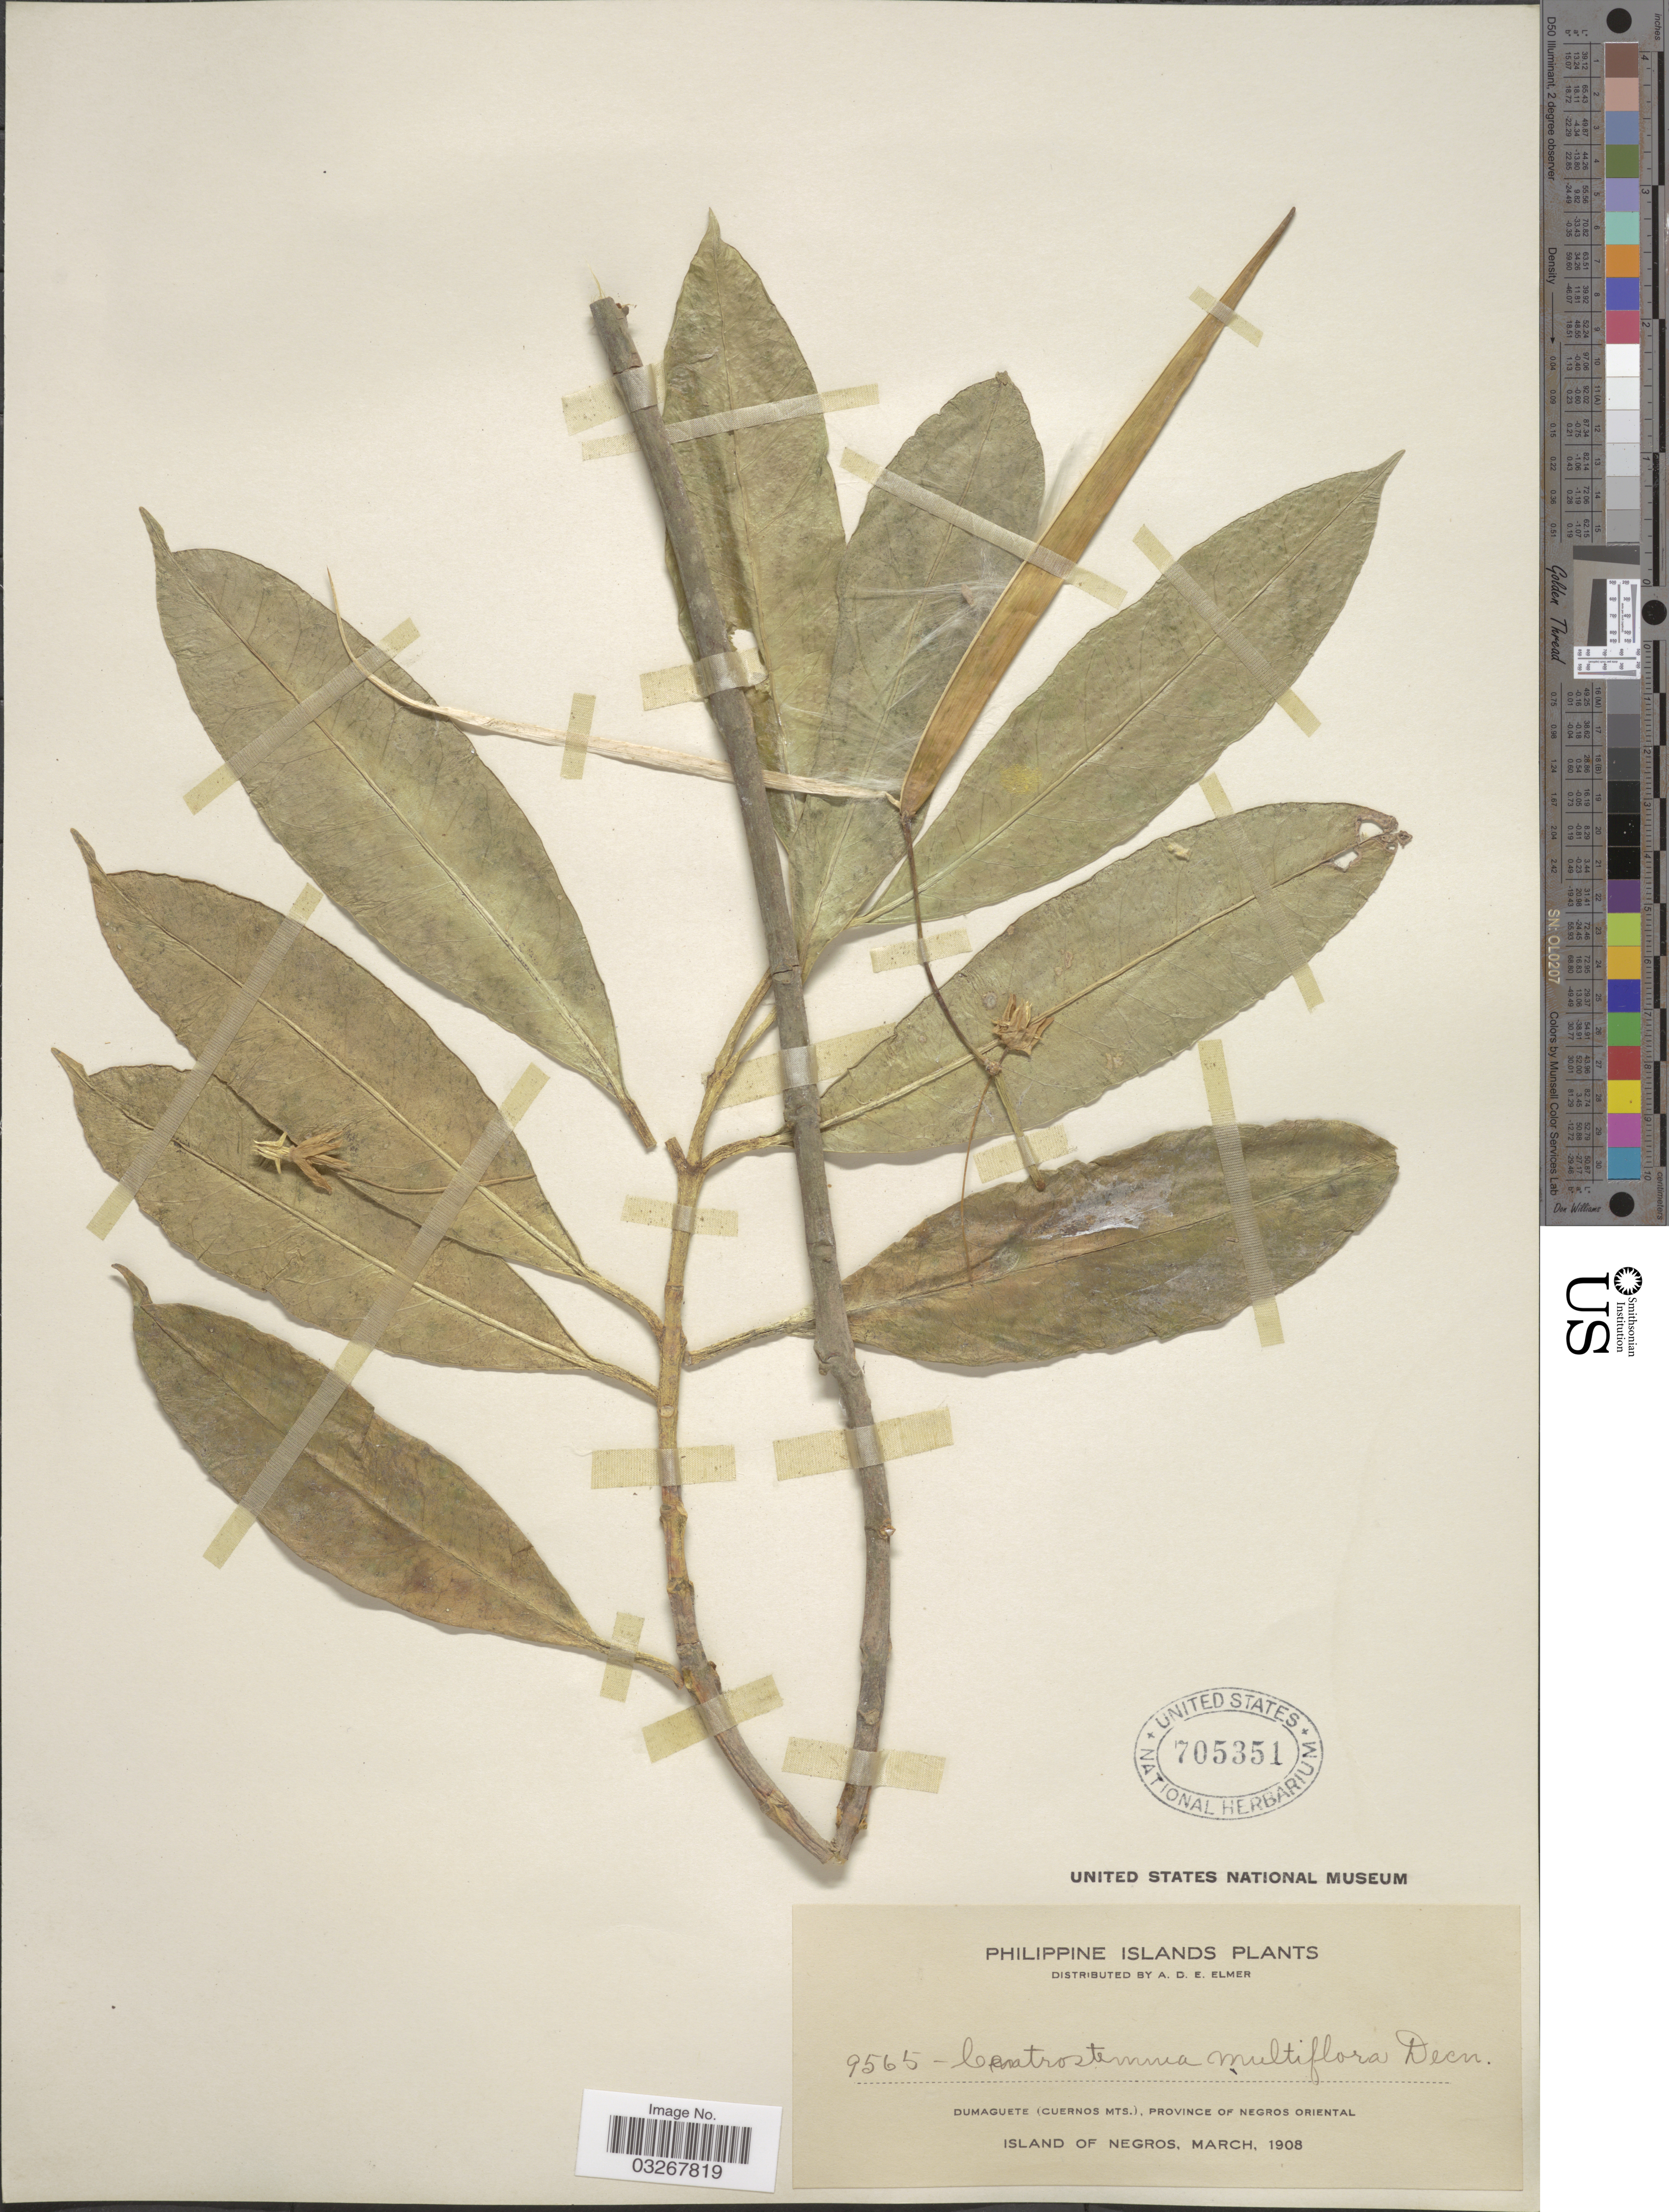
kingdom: Plantae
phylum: Tracheophyta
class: Magnoliopsida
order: Gentianales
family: Apocynaceae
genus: Centrostemma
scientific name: Centrostemma multiflorum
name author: (Blume) Decne.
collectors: A. D. E. Elmer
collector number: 9565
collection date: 1908-03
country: Philippines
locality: Dumaguete (Cuernos Mts.), Province of Negros Oriental. Island of Negros.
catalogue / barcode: US 705351